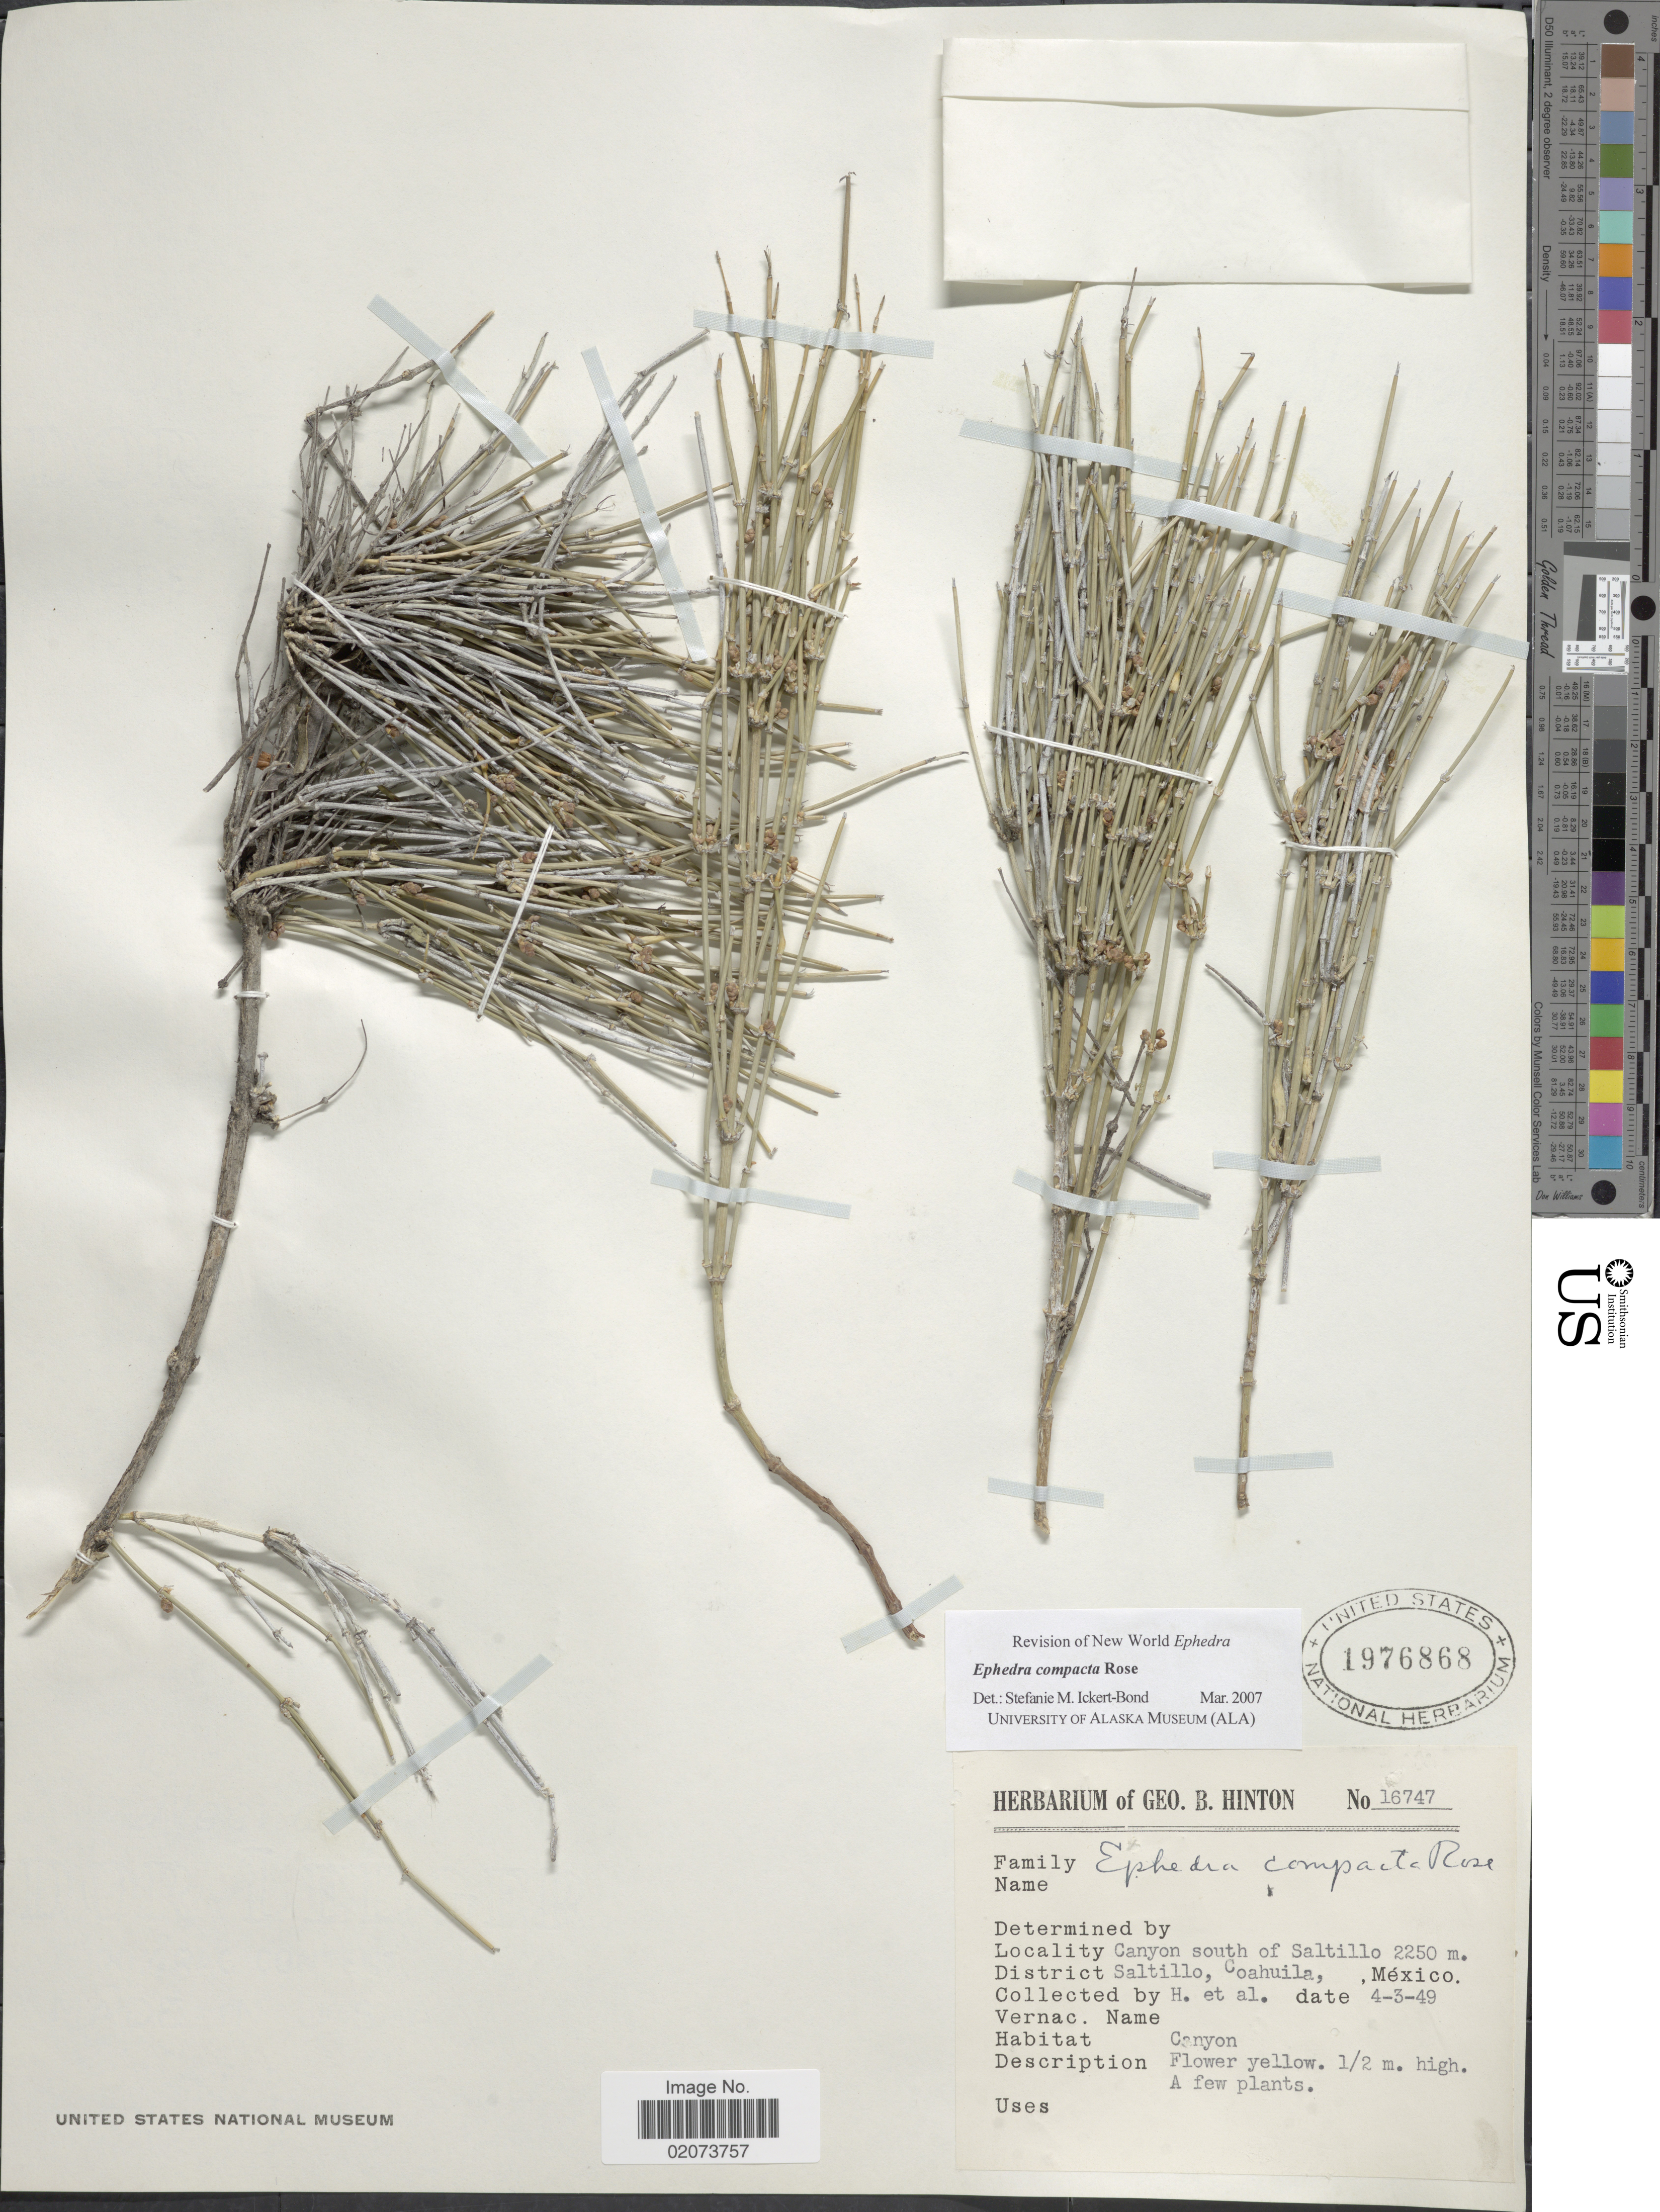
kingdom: Plantae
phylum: Tracheophyta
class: Gnetopsida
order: Ephedrales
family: Ephedraceae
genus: Ephedra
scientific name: Ephedra compacta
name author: Rose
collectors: G. B. Hinton & et al.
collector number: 16747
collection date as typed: Transcribed d/m/y: 4/3/49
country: Mexico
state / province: Coahuila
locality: Canyon south of Saltillo, District Saltillo, Coahuila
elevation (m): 2250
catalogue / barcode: US 1976868